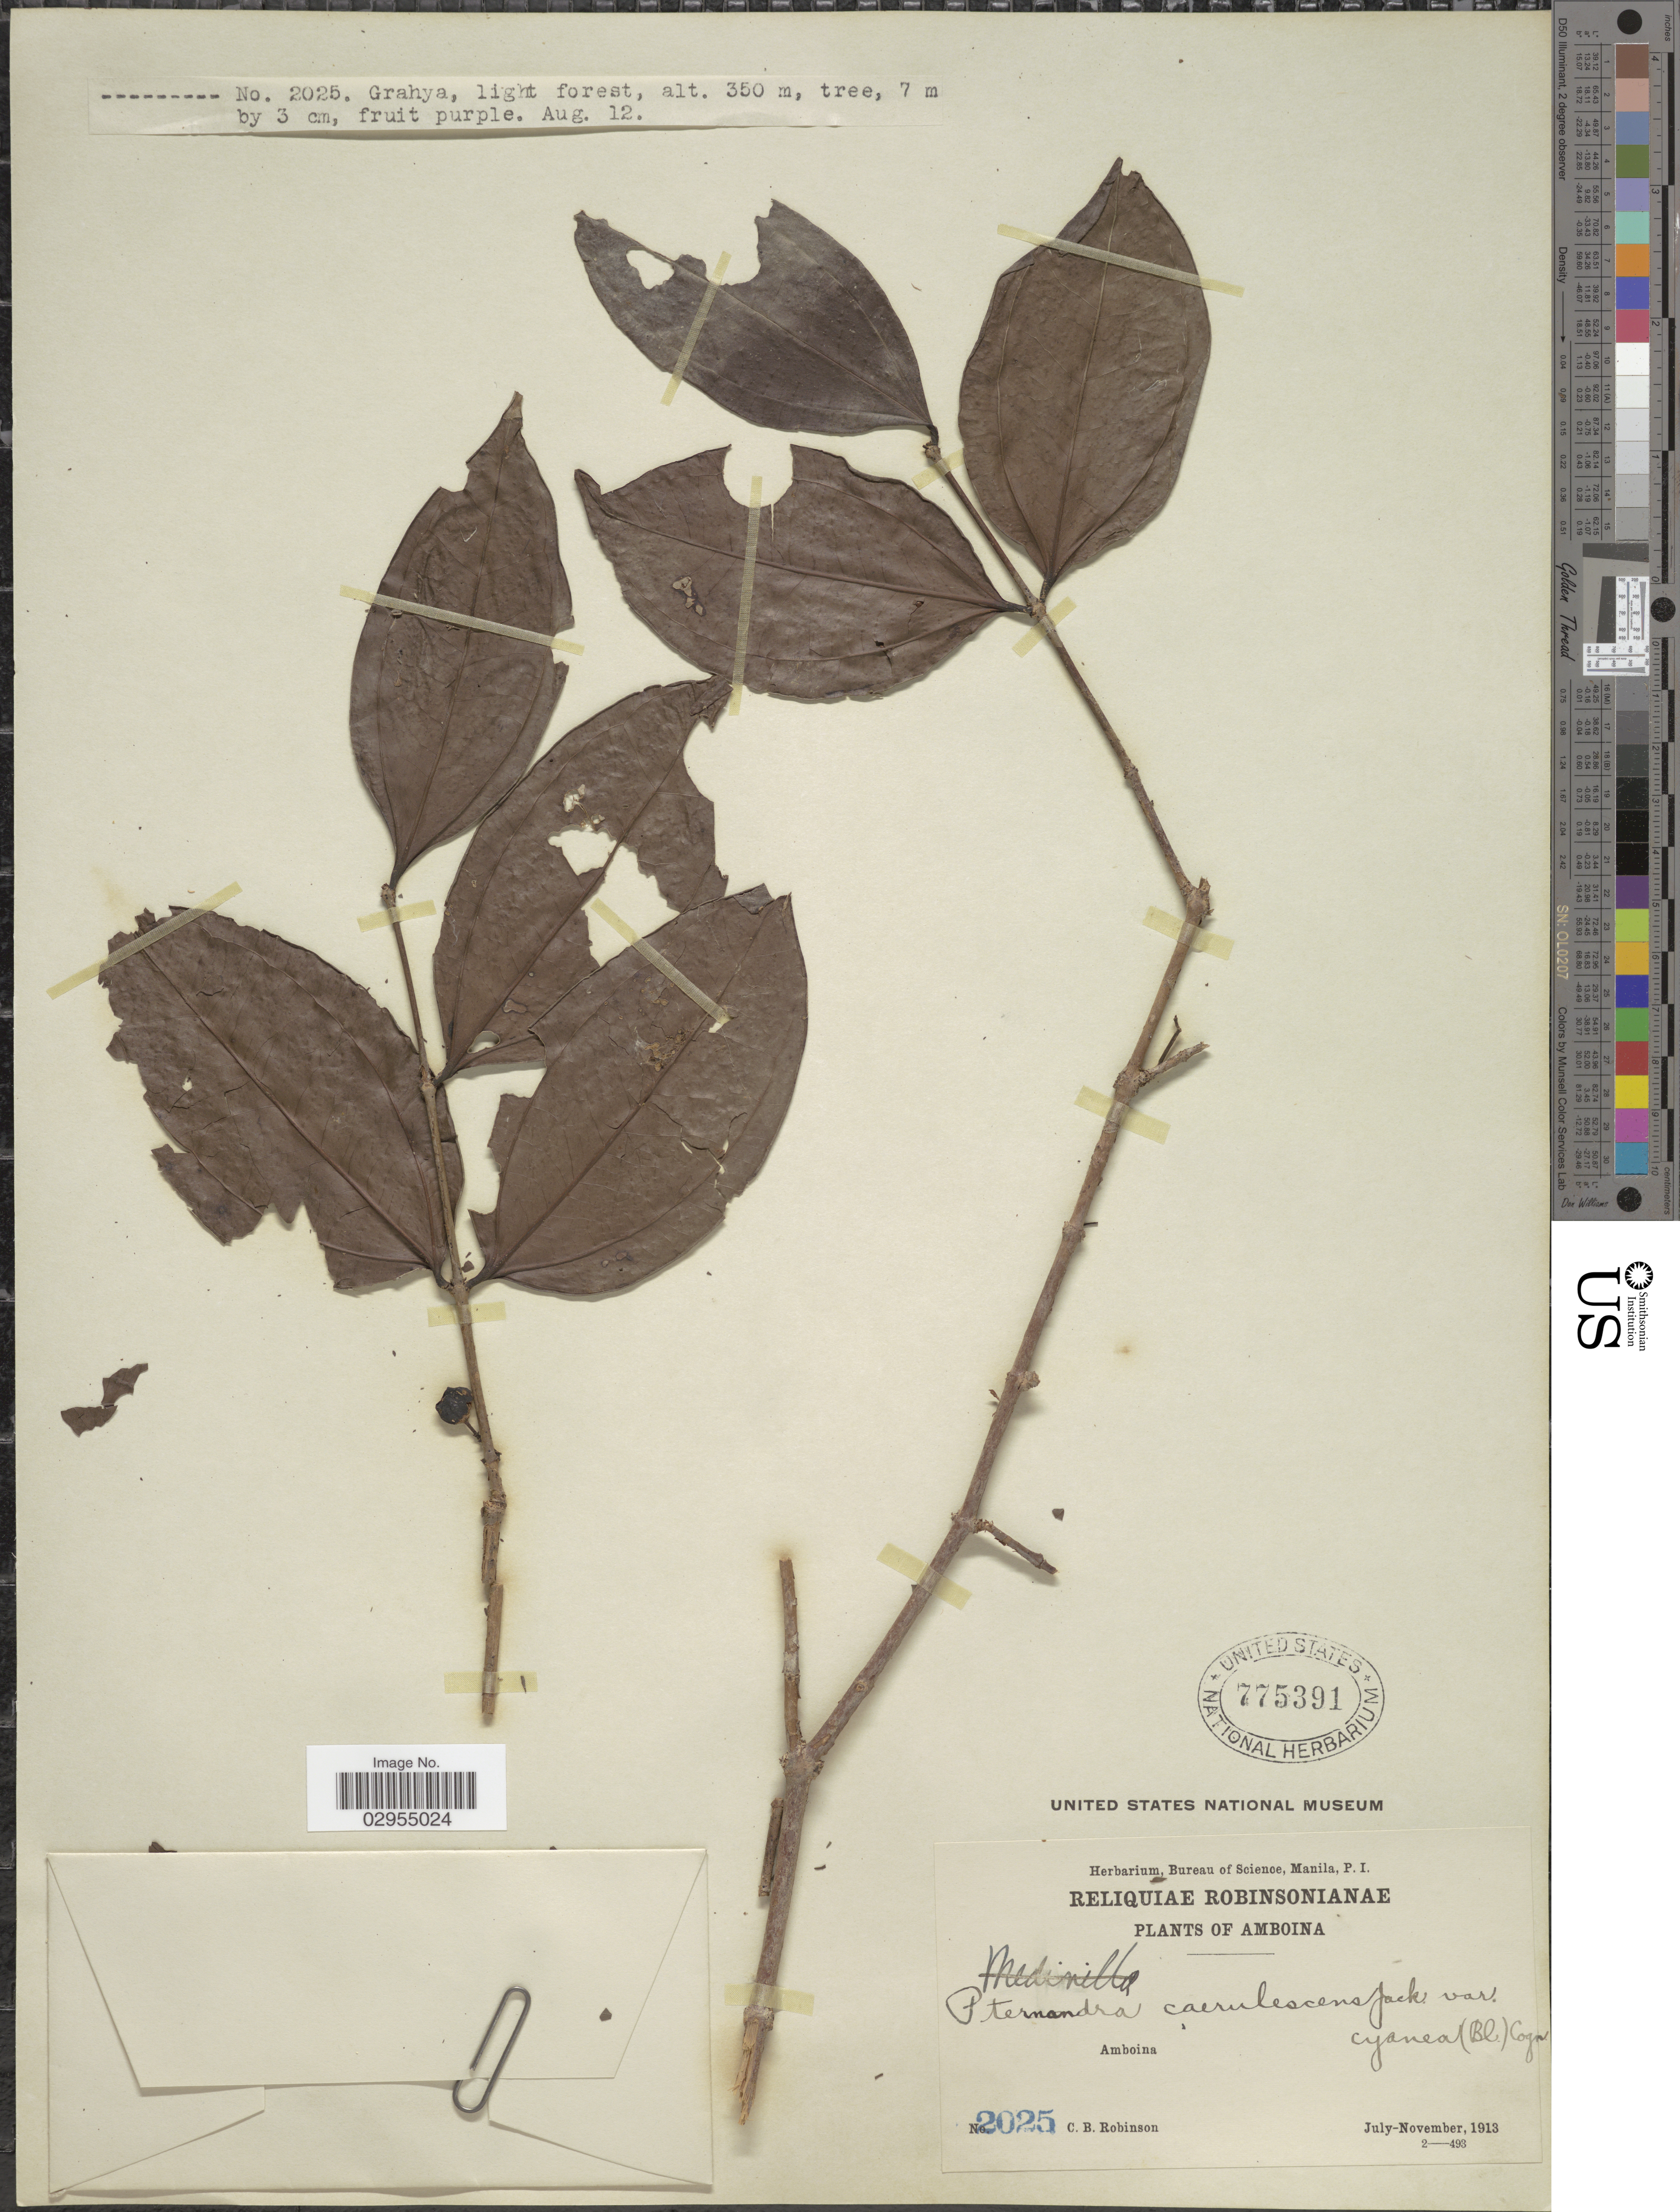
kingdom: Plantae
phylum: Tracheophyta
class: Magnoliopsida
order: Myrtales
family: Melastomataceae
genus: Pternandra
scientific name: Pternandra coerulescens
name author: Jack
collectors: C. Robinson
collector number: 2025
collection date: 1913-08-12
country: Indonesia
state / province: Maluku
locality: Grahya, Amboina.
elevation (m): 350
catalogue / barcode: US 775391